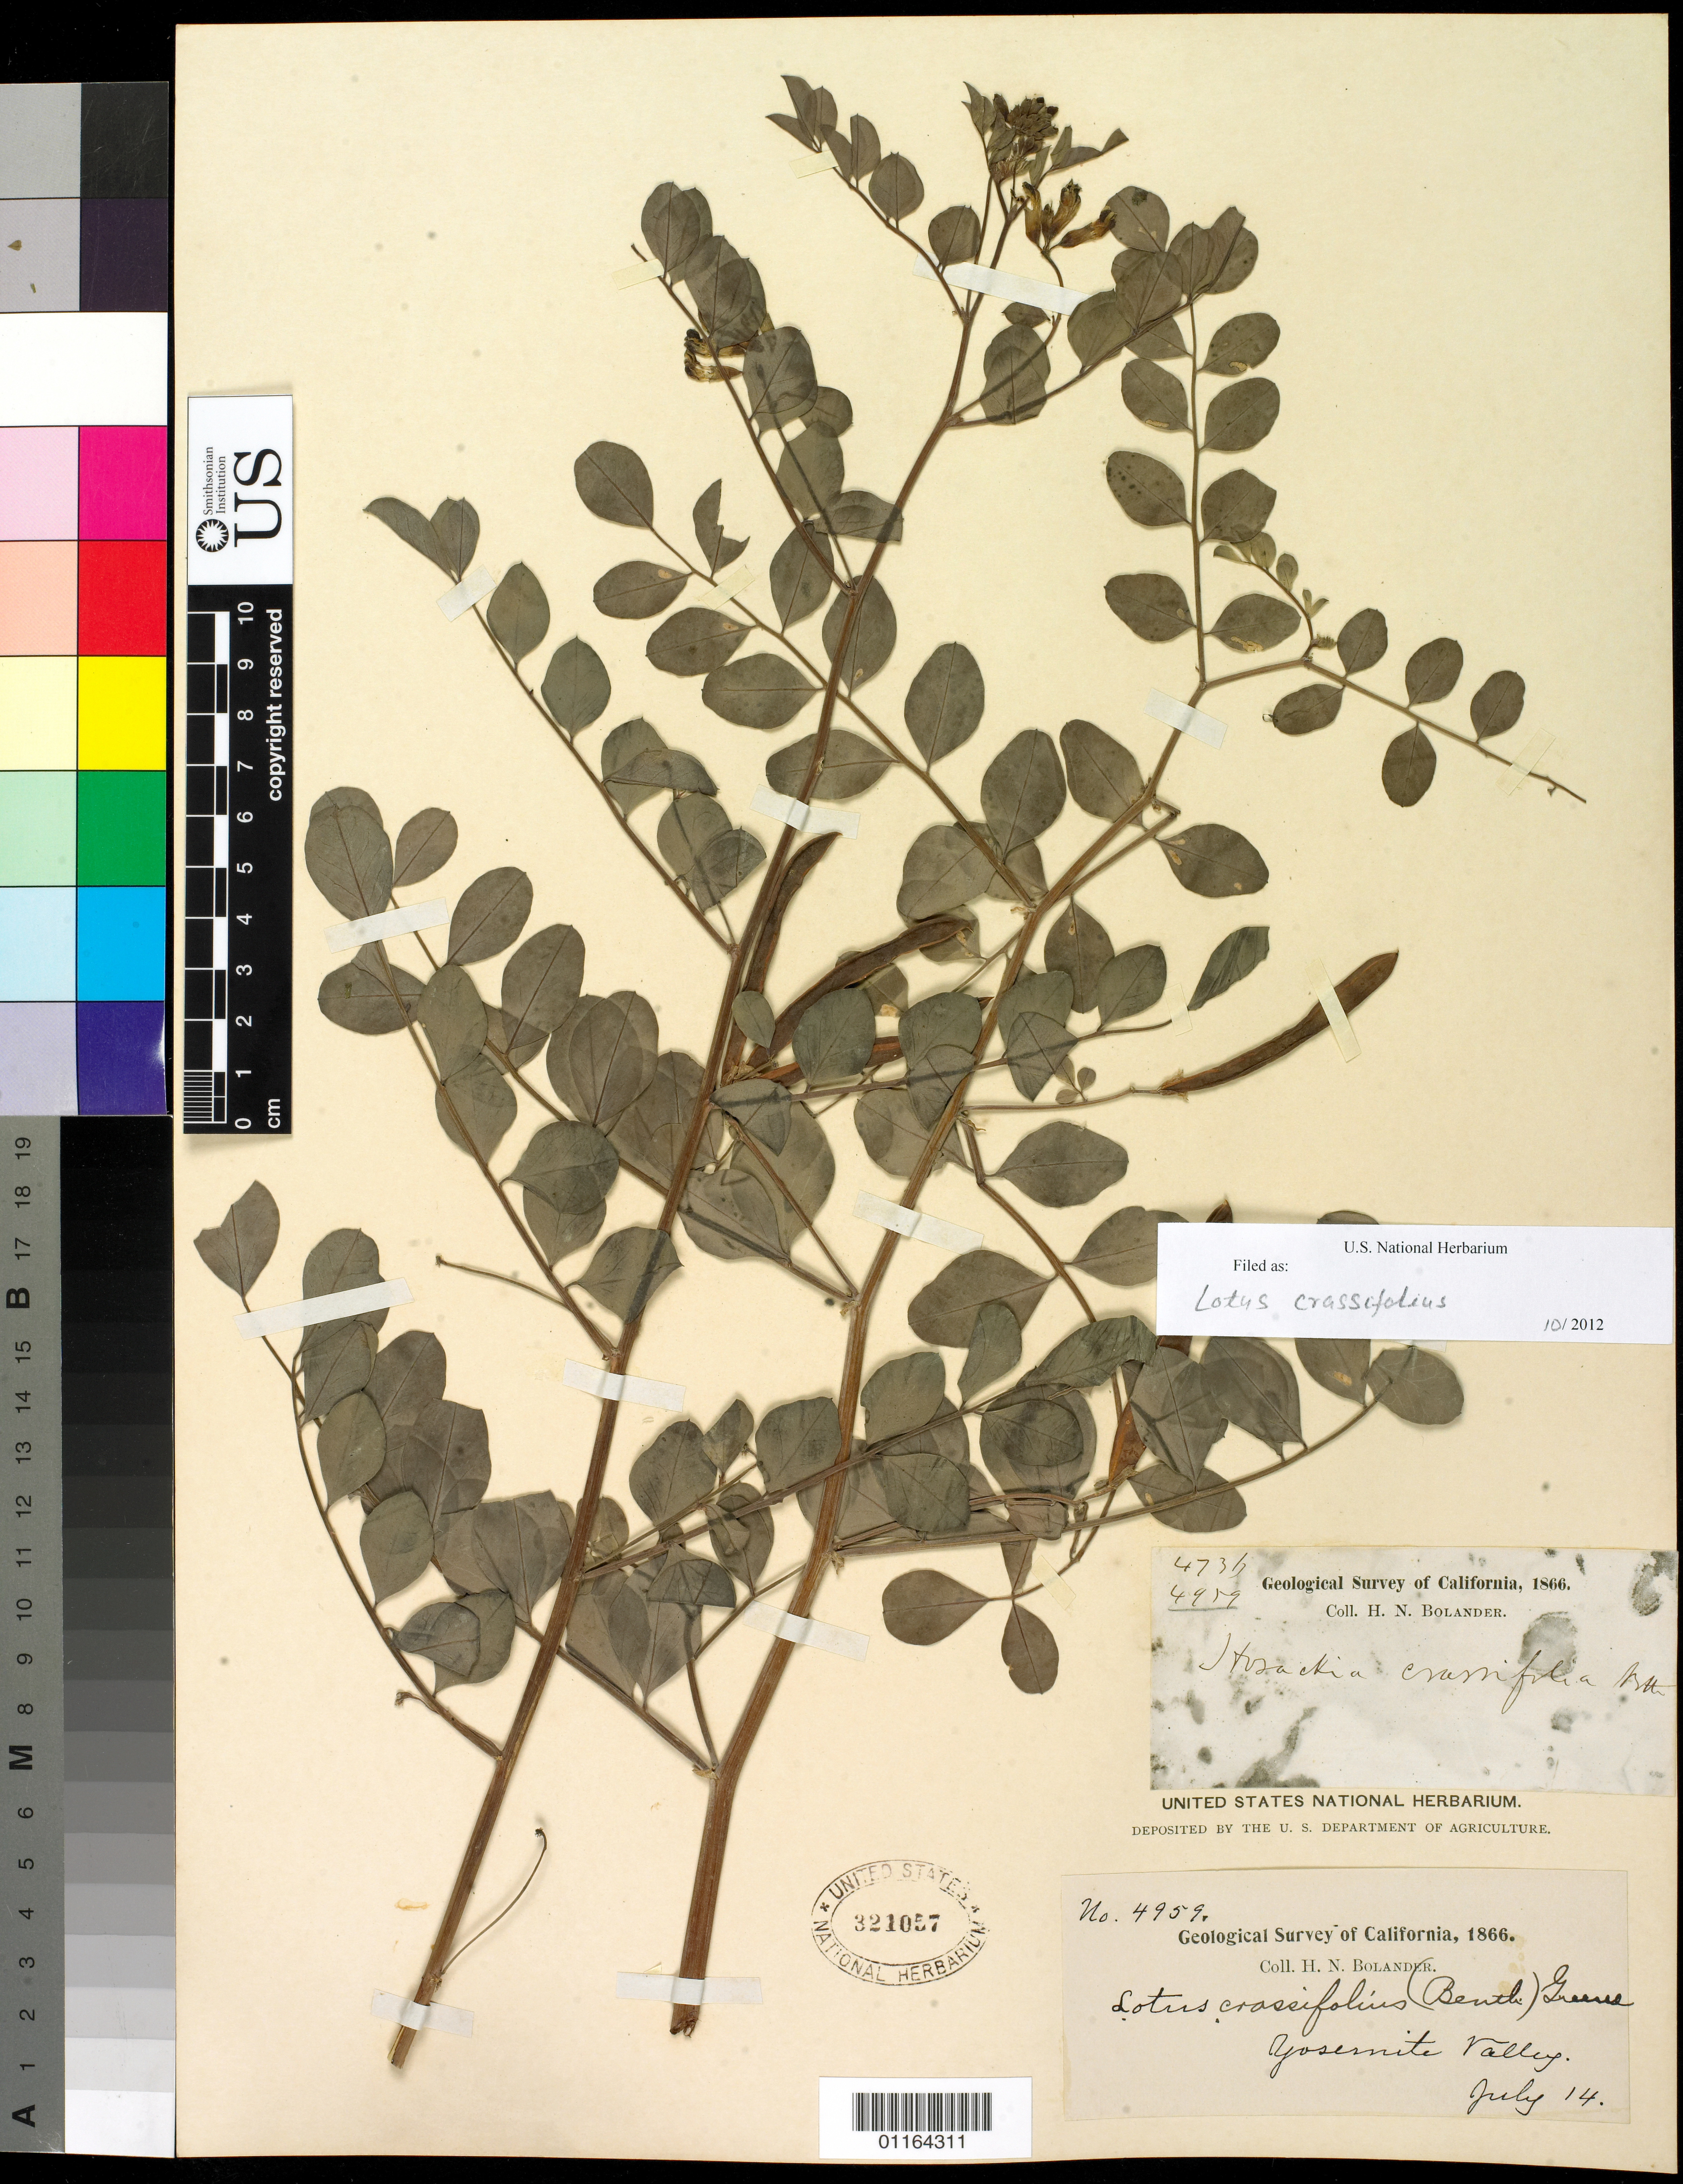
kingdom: Plantae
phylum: Tracheophyta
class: Magnoliopsida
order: Fabales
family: Fabaceae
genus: Hosackia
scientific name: Hosackia crassifolia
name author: Benth.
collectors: H. Bolander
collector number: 4959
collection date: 1866-07-14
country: United States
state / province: California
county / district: Mariposa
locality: Yosemite Valley.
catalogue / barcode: US 321057